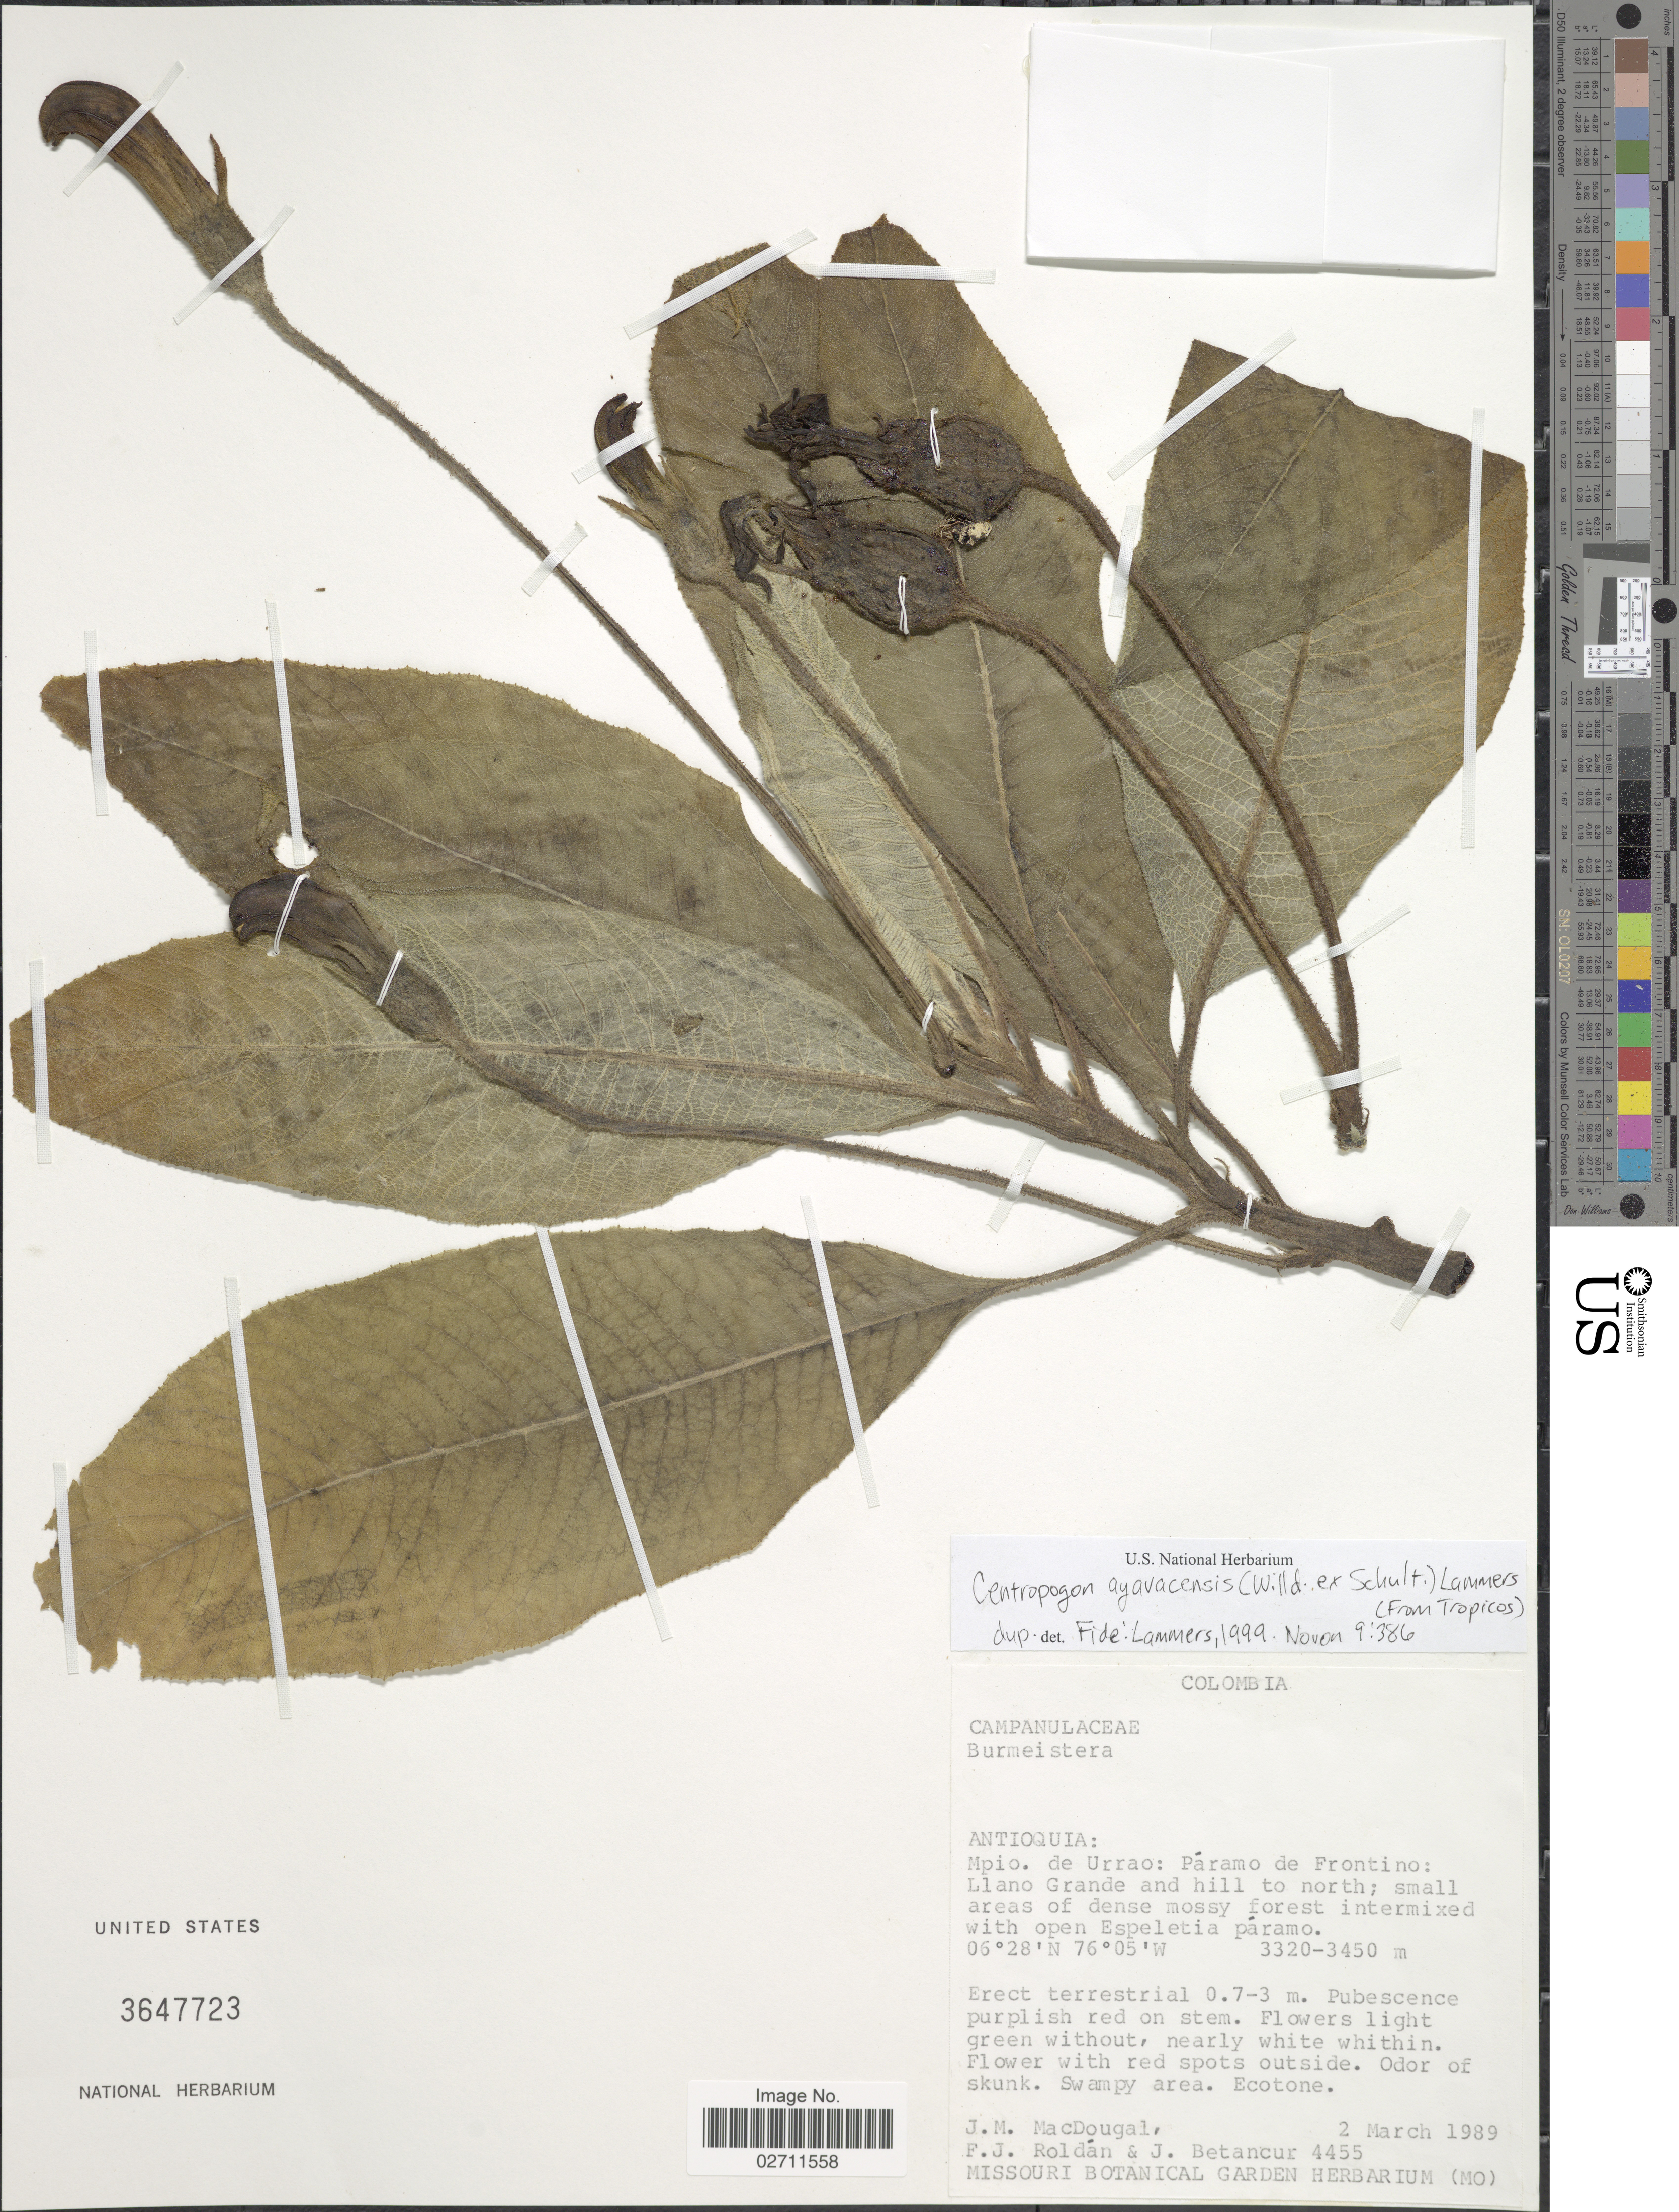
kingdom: Plantae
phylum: Tracheophyta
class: Magnoliopsida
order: Asterales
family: Campanulaceae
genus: Centropogon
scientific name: Centropogon ayavacensis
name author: (Willd. ex Schult.) Lammers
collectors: J. M. MacDougal, F. J. Roldán & J. Betancur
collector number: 4455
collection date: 1989-03-02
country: Colombia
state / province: Antioquia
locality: Mpio. de Urrao: Paramo de Frontino Llano Grande and hill to north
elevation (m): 3320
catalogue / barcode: US 3647723